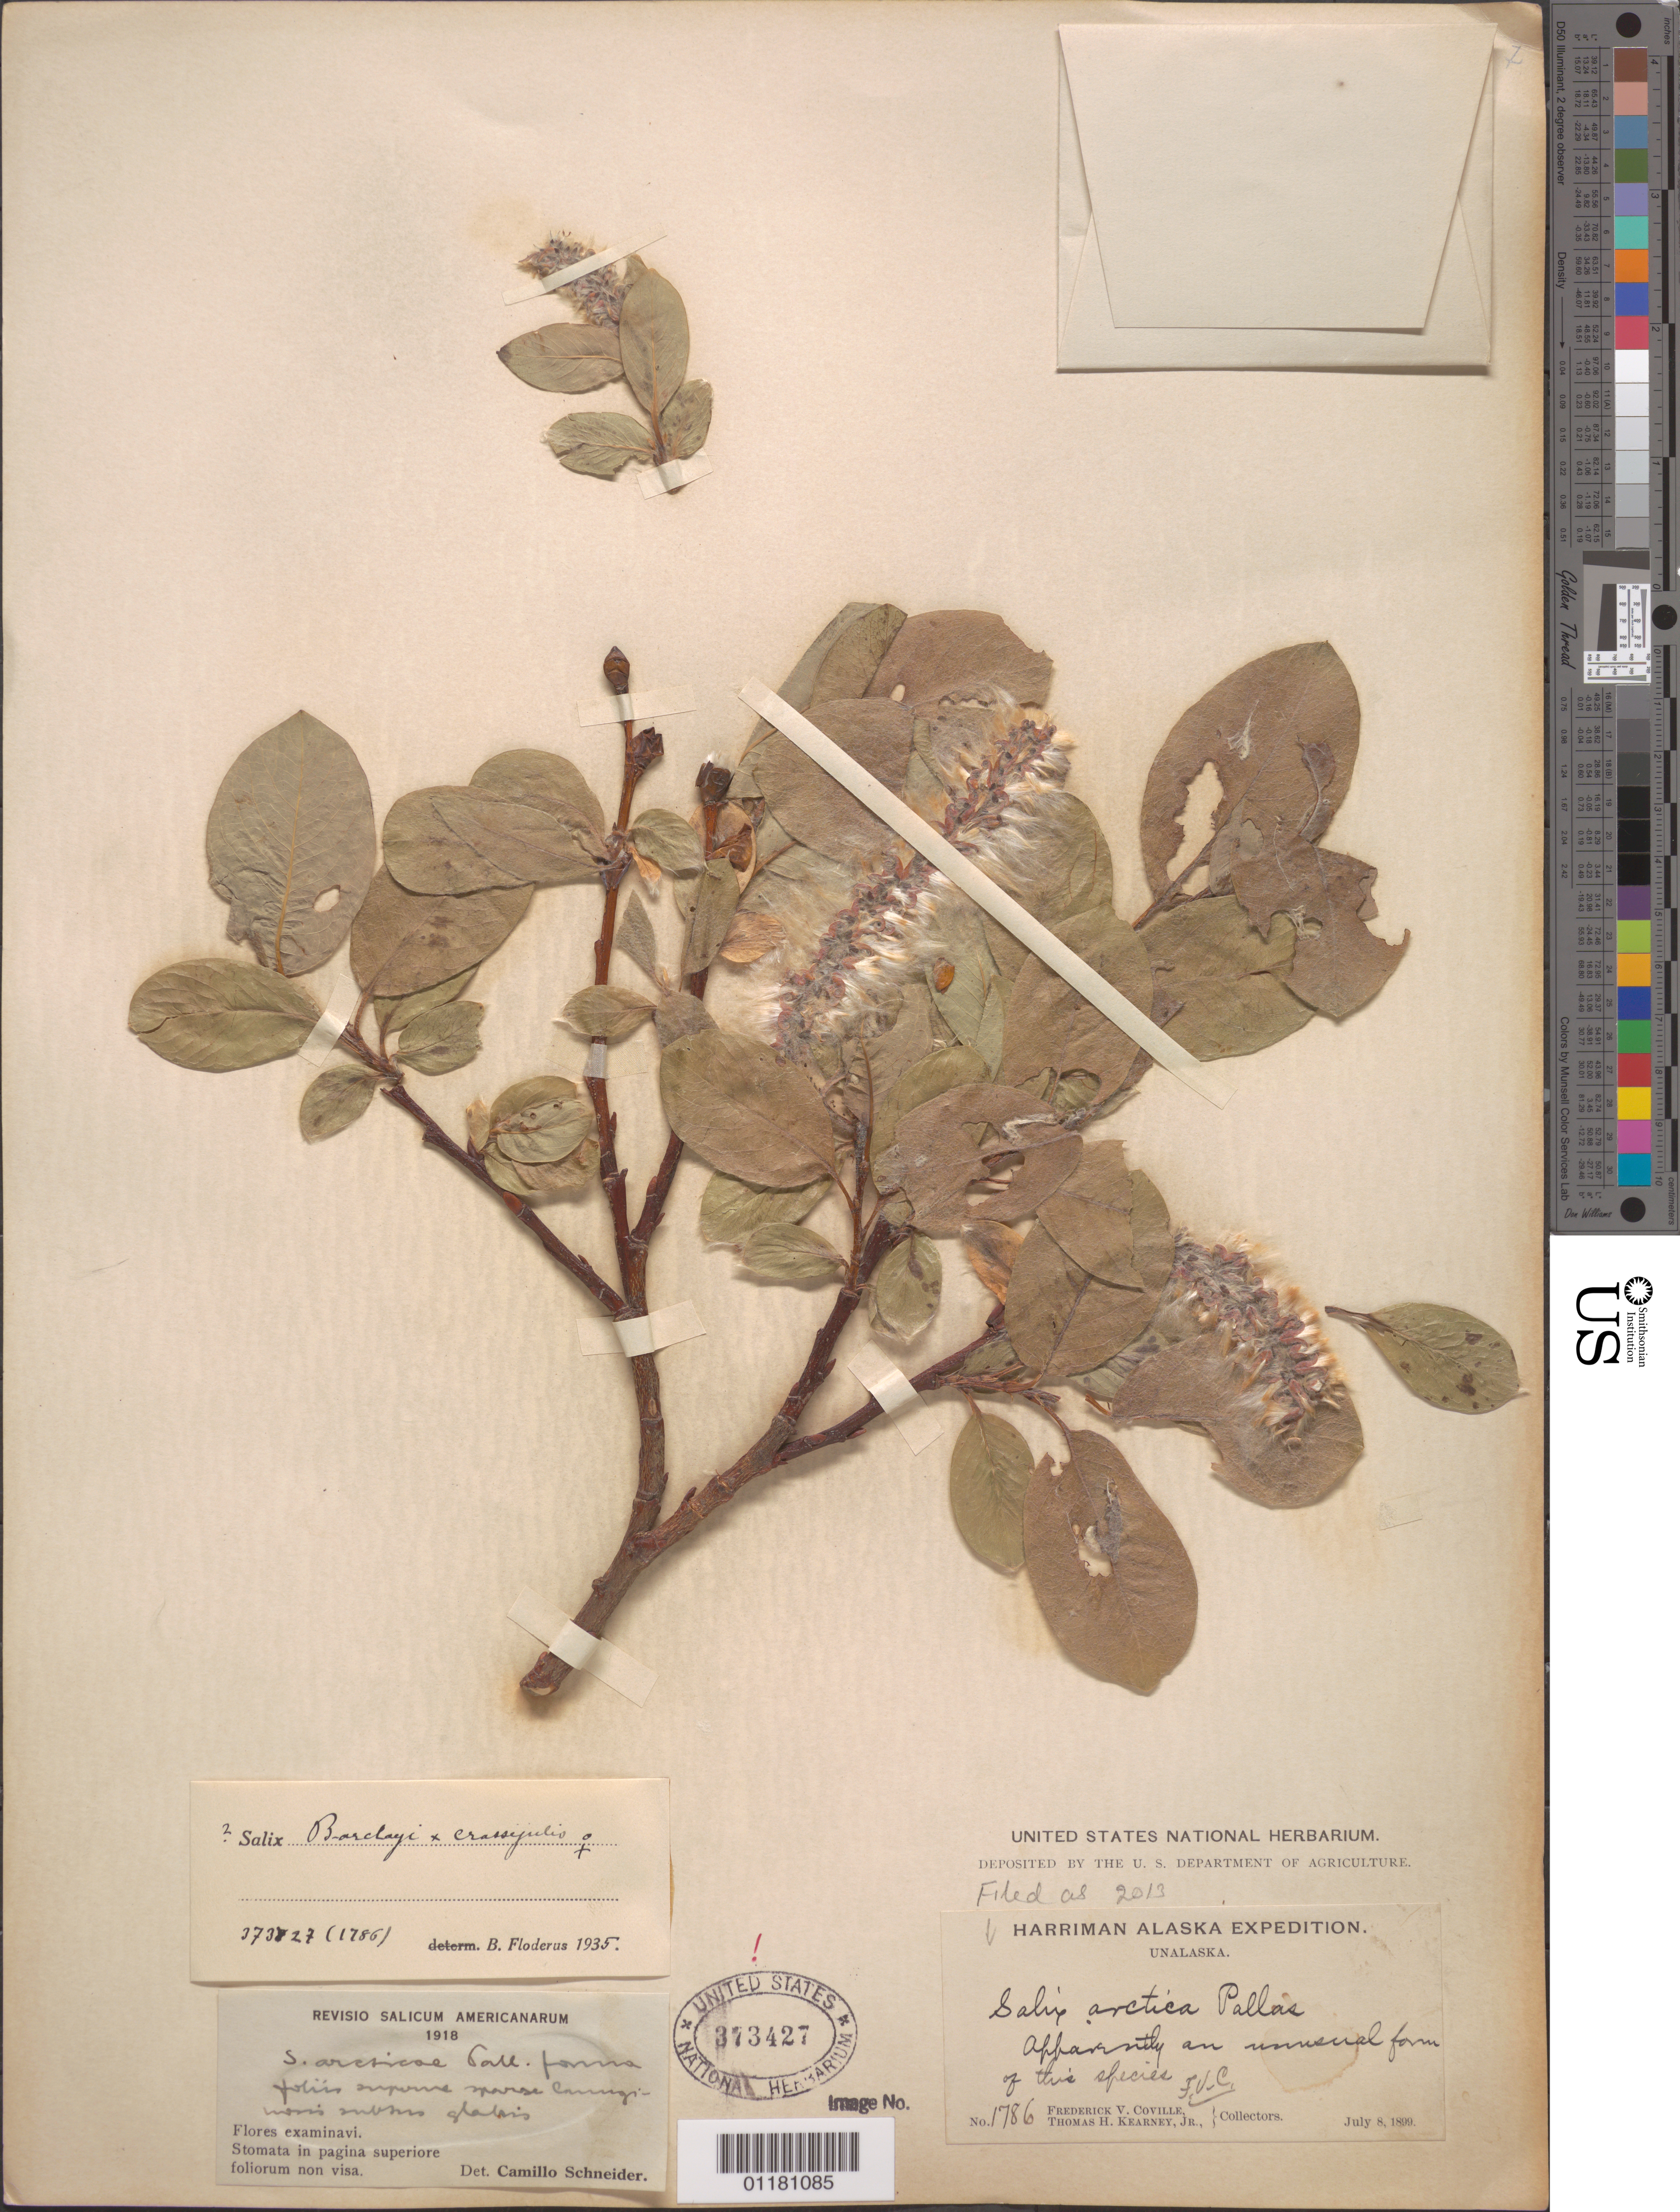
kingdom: Plantae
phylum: Tracheophyta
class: Magnoliopsida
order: Malpighiales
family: Salicaceae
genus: Salix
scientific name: Salix arctica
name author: Pall.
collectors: F. V. Coville & T. H. Kearney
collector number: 1786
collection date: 1899-07-08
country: United States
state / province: Alaska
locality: Unalaska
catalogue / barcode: US 373427